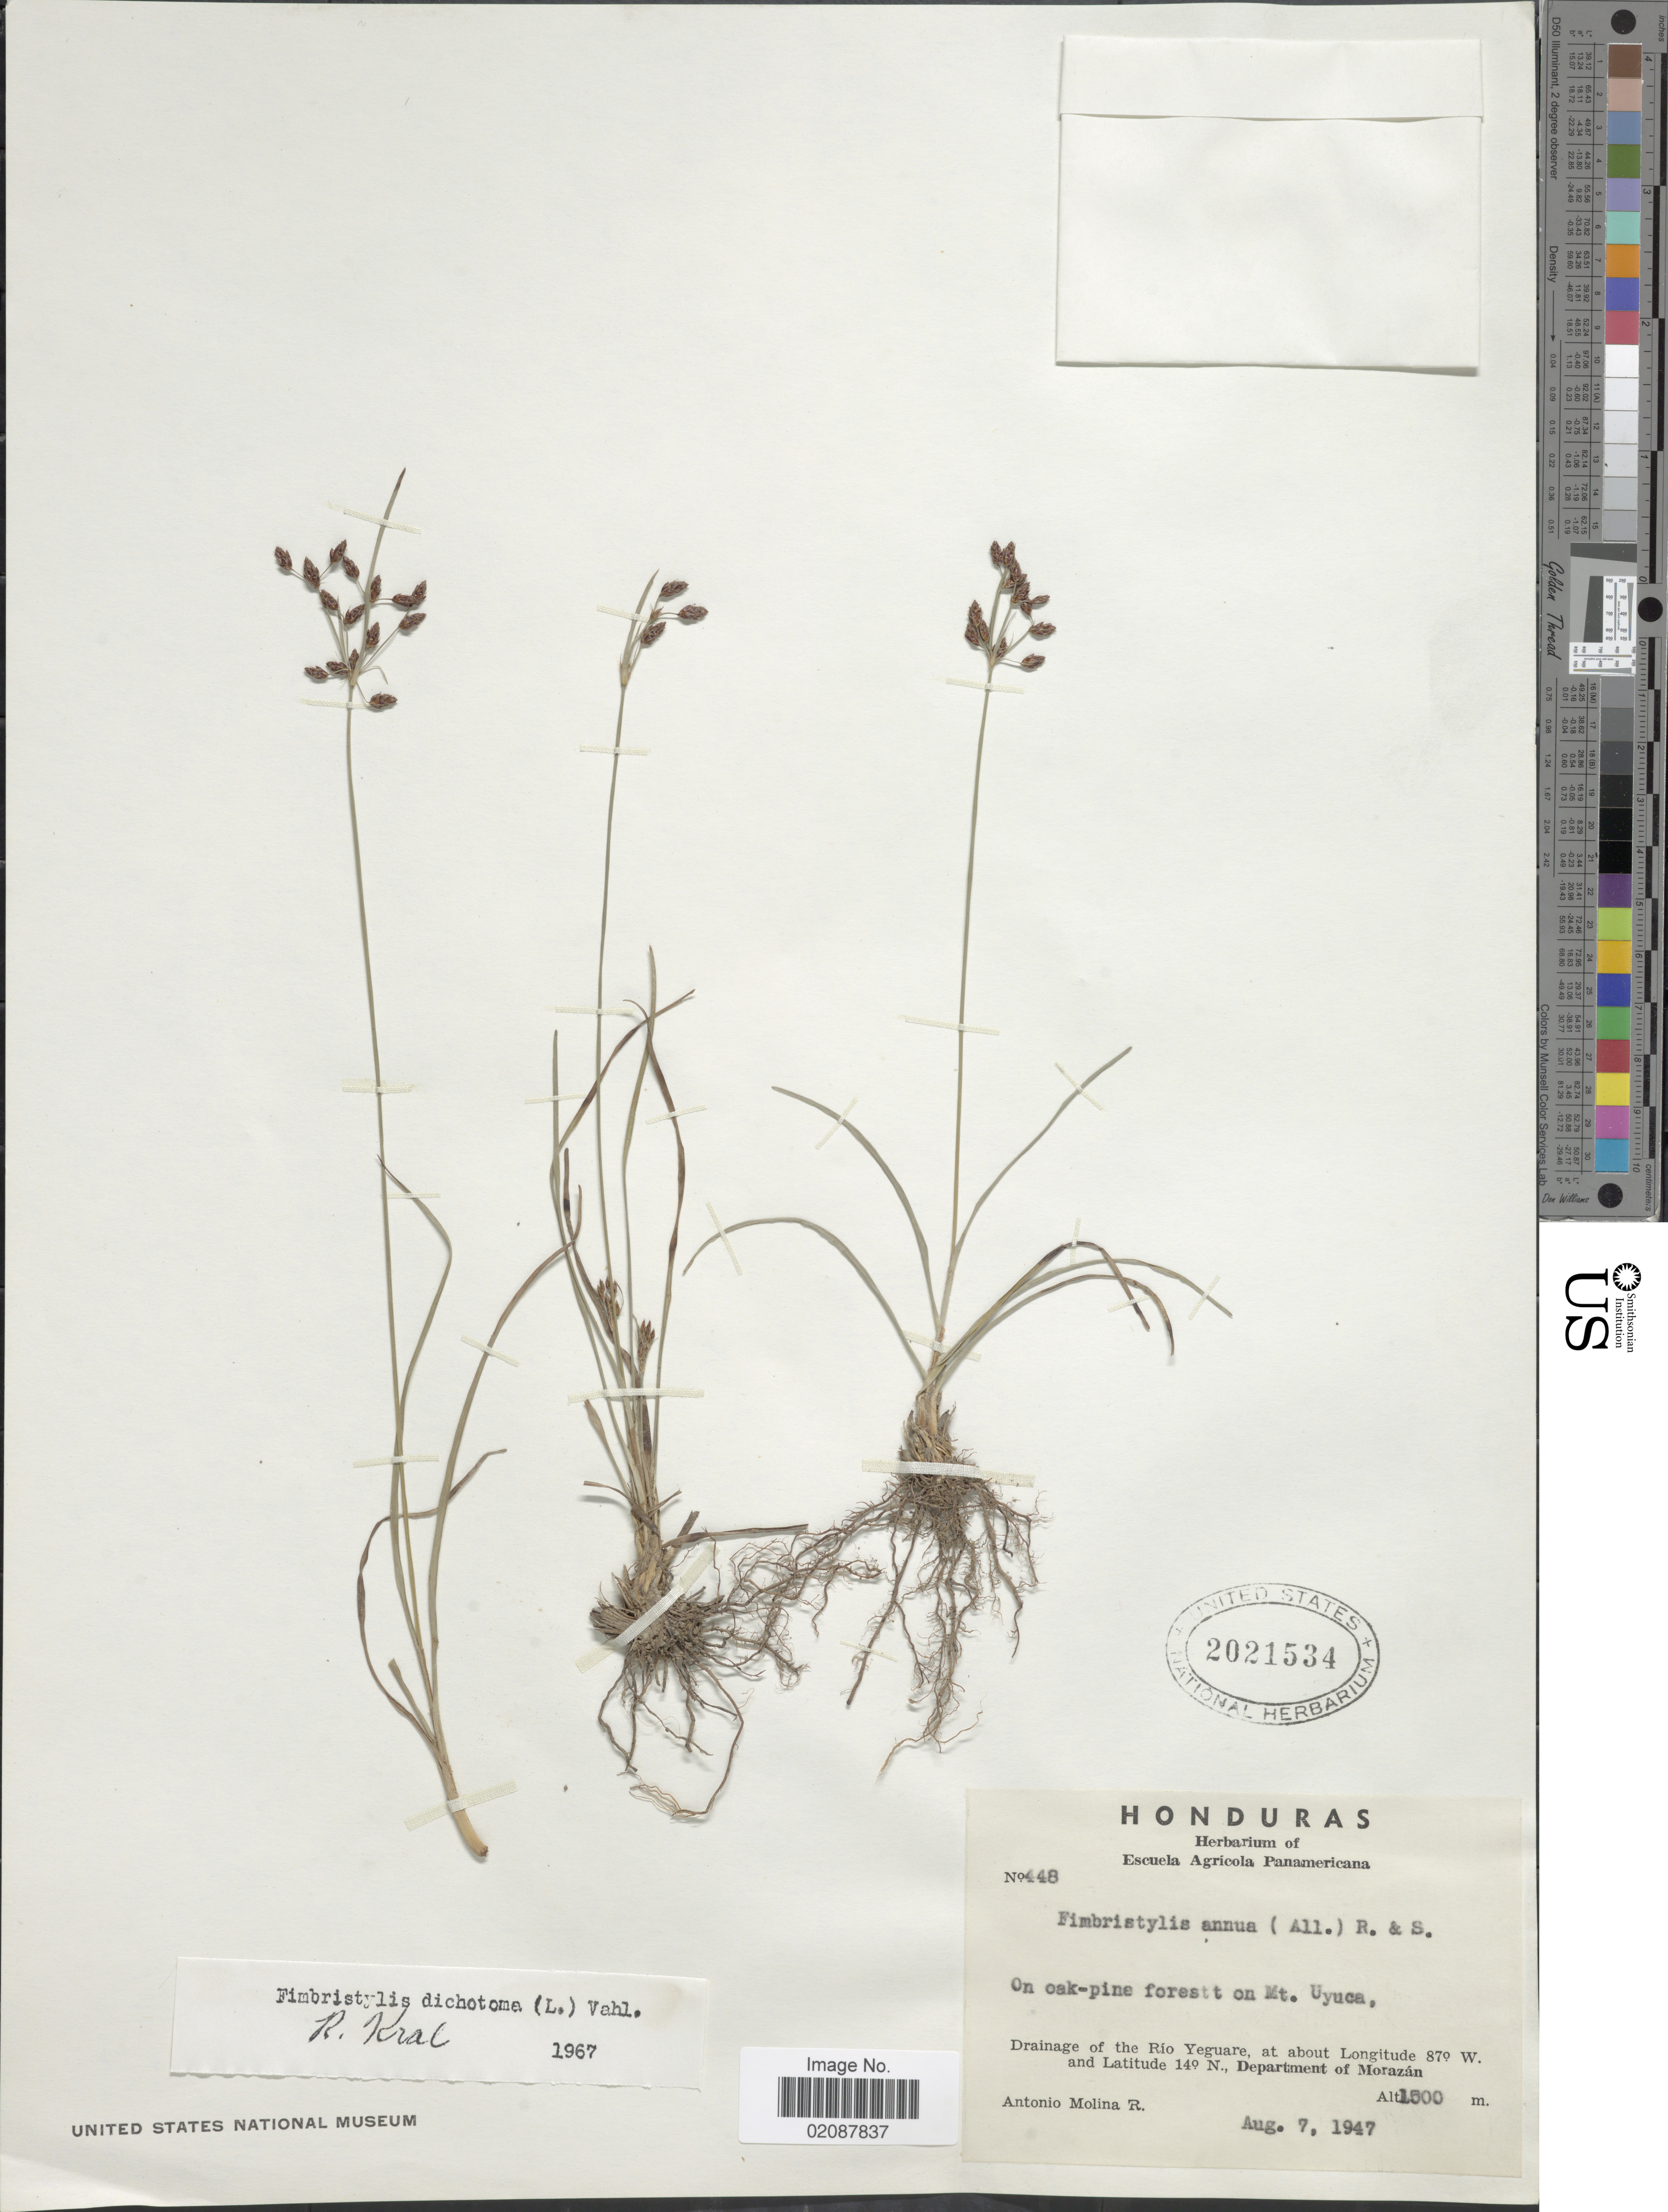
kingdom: Plantae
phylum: Tracheophyta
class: Liliopsida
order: Poales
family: Cyperaceae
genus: Fimbristylis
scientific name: Fimbristylis dichotoma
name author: (L.) Vahl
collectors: A. Molina R.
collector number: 448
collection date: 1947-08-07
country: Honduras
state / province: Fco. Morazán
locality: On oak-pine forest on Mt. Uyuca, Drainage of the Río Yeguare, Department of Morazán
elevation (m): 1500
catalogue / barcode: US 2021534